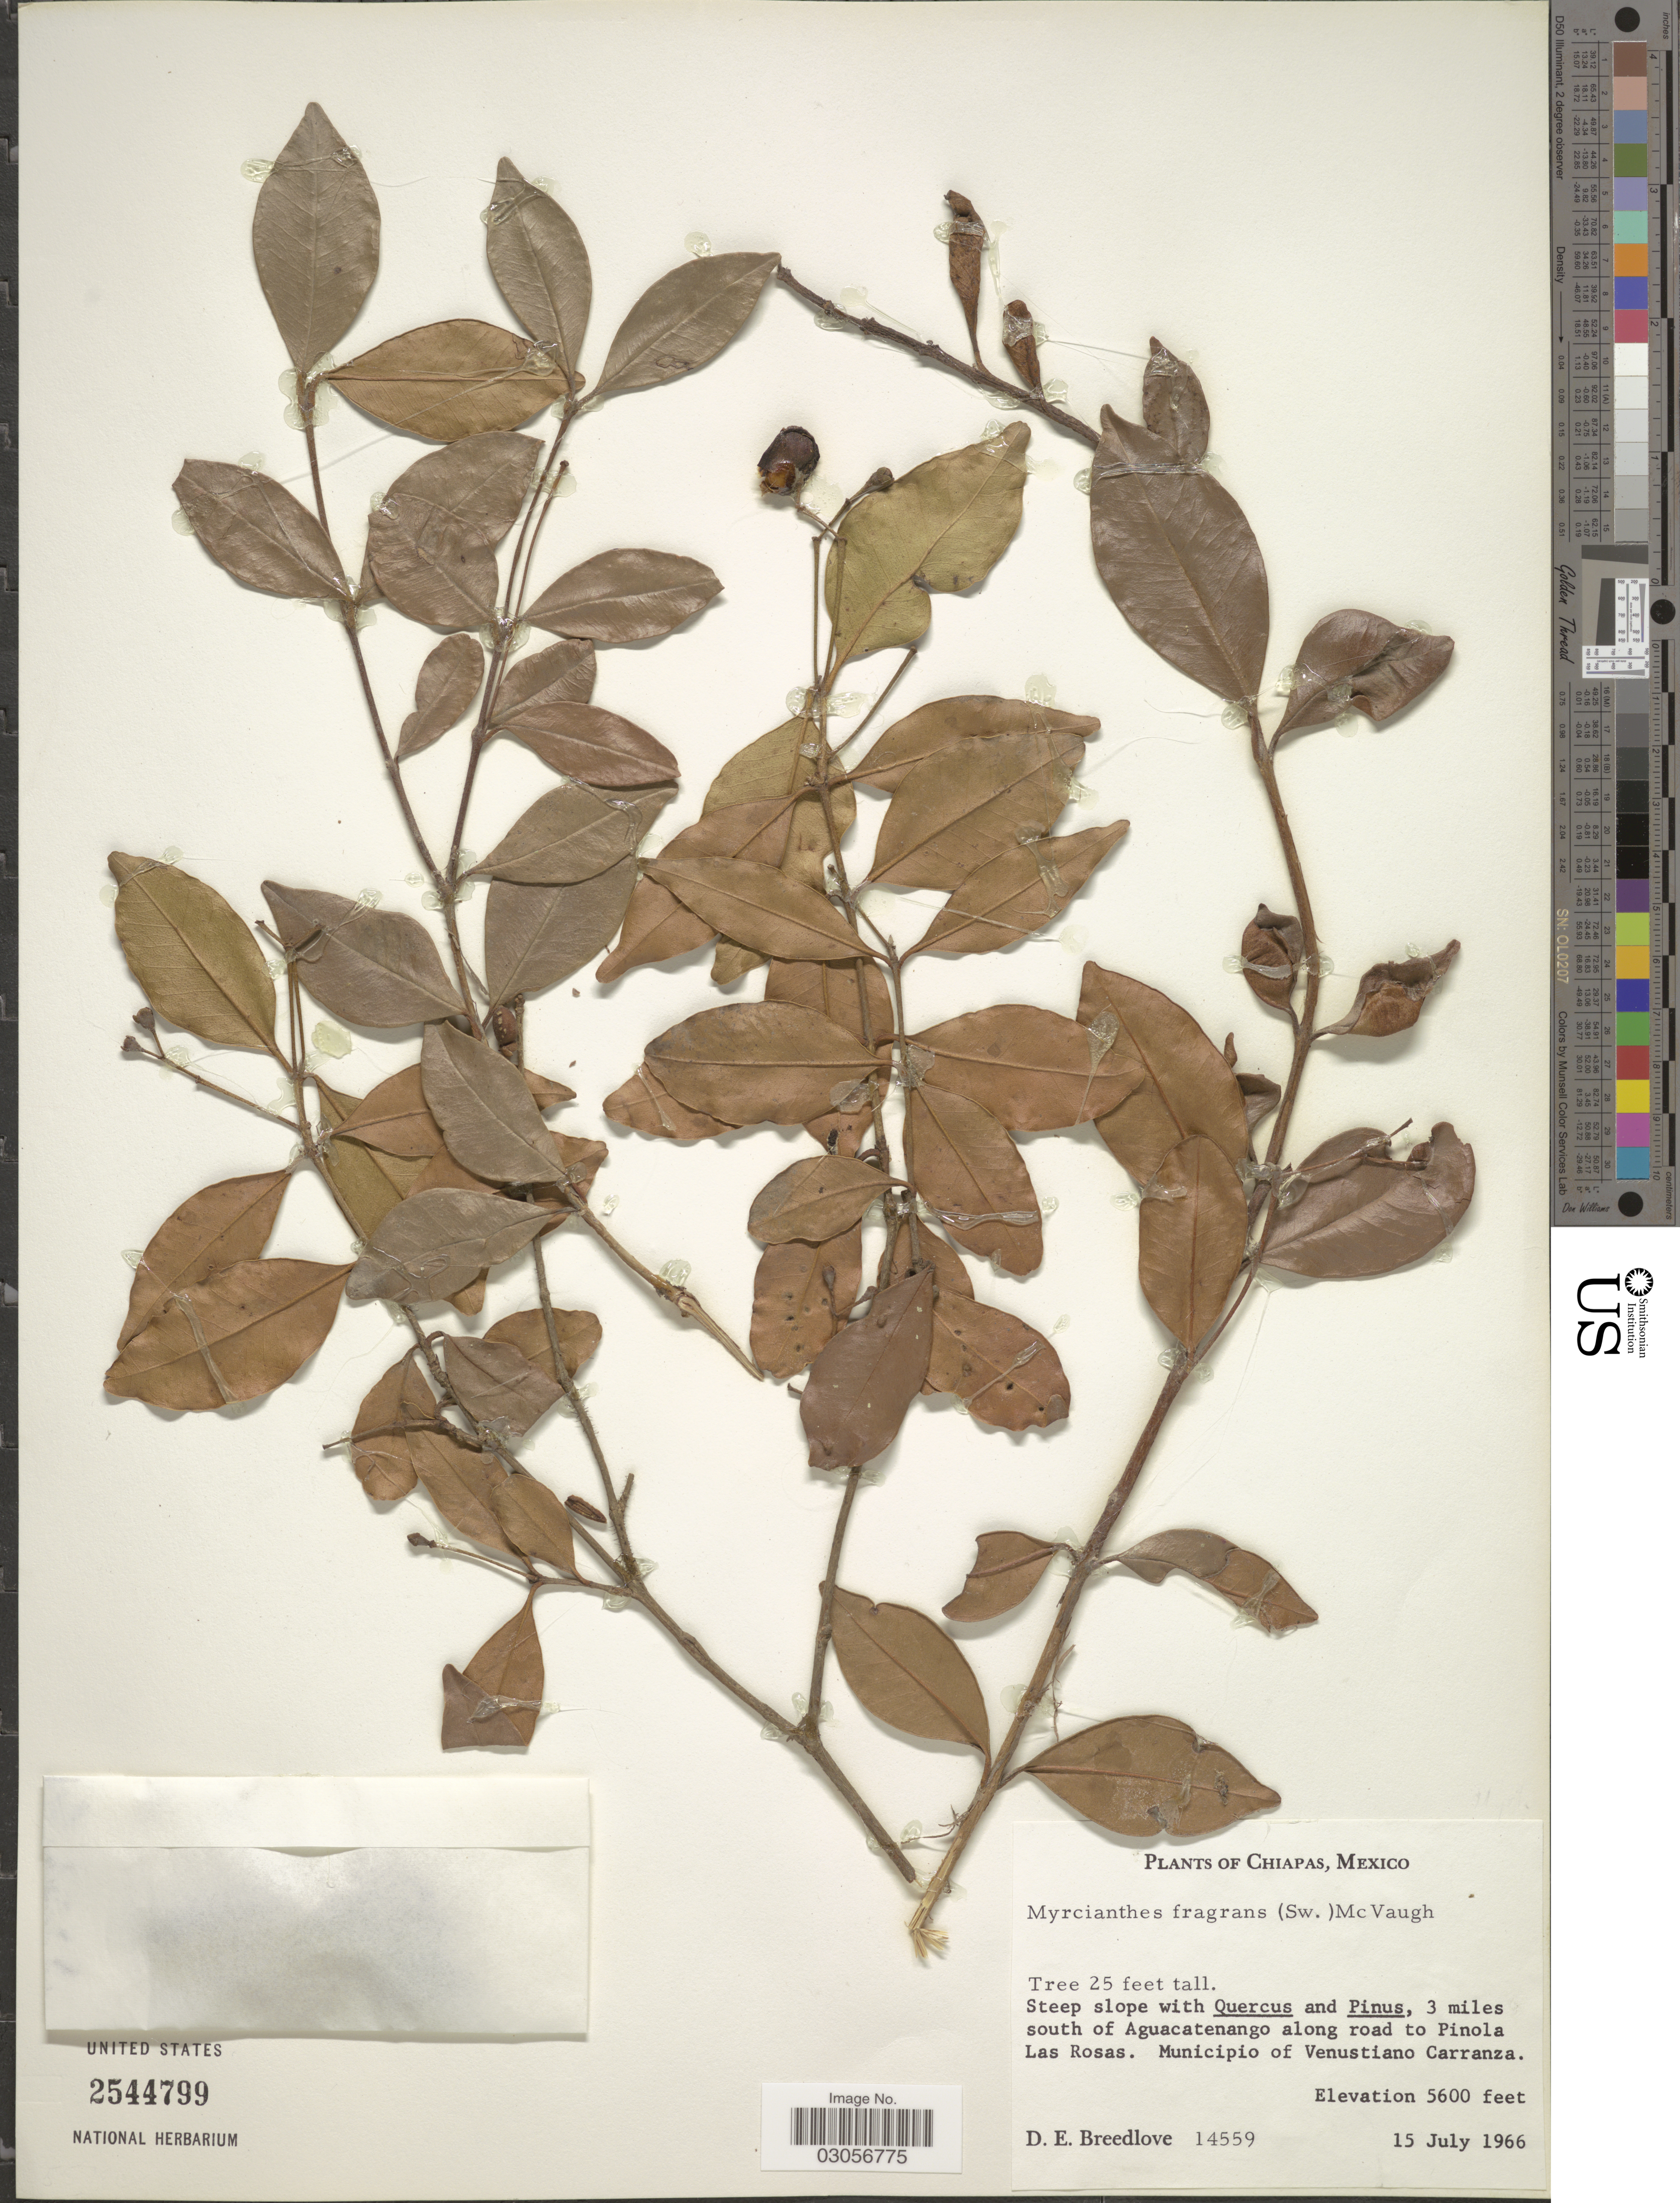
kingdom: Plantae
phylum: Tracheophyta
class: Magnoliopsida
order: Myrtales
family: Myrtaceae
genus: Myrcianthes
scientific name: Myrcianthes fragrans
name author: (Sw.) McVaugh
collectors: D. E. Breedlove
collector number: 14559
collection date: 1966-07-15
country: Mexico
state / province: Chiapas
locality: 3 miles south of Aguacatenango along road to Pinola Las Rosas. Municipio of Venustiano Carranza.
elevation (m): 1707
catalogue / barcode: US 2544799